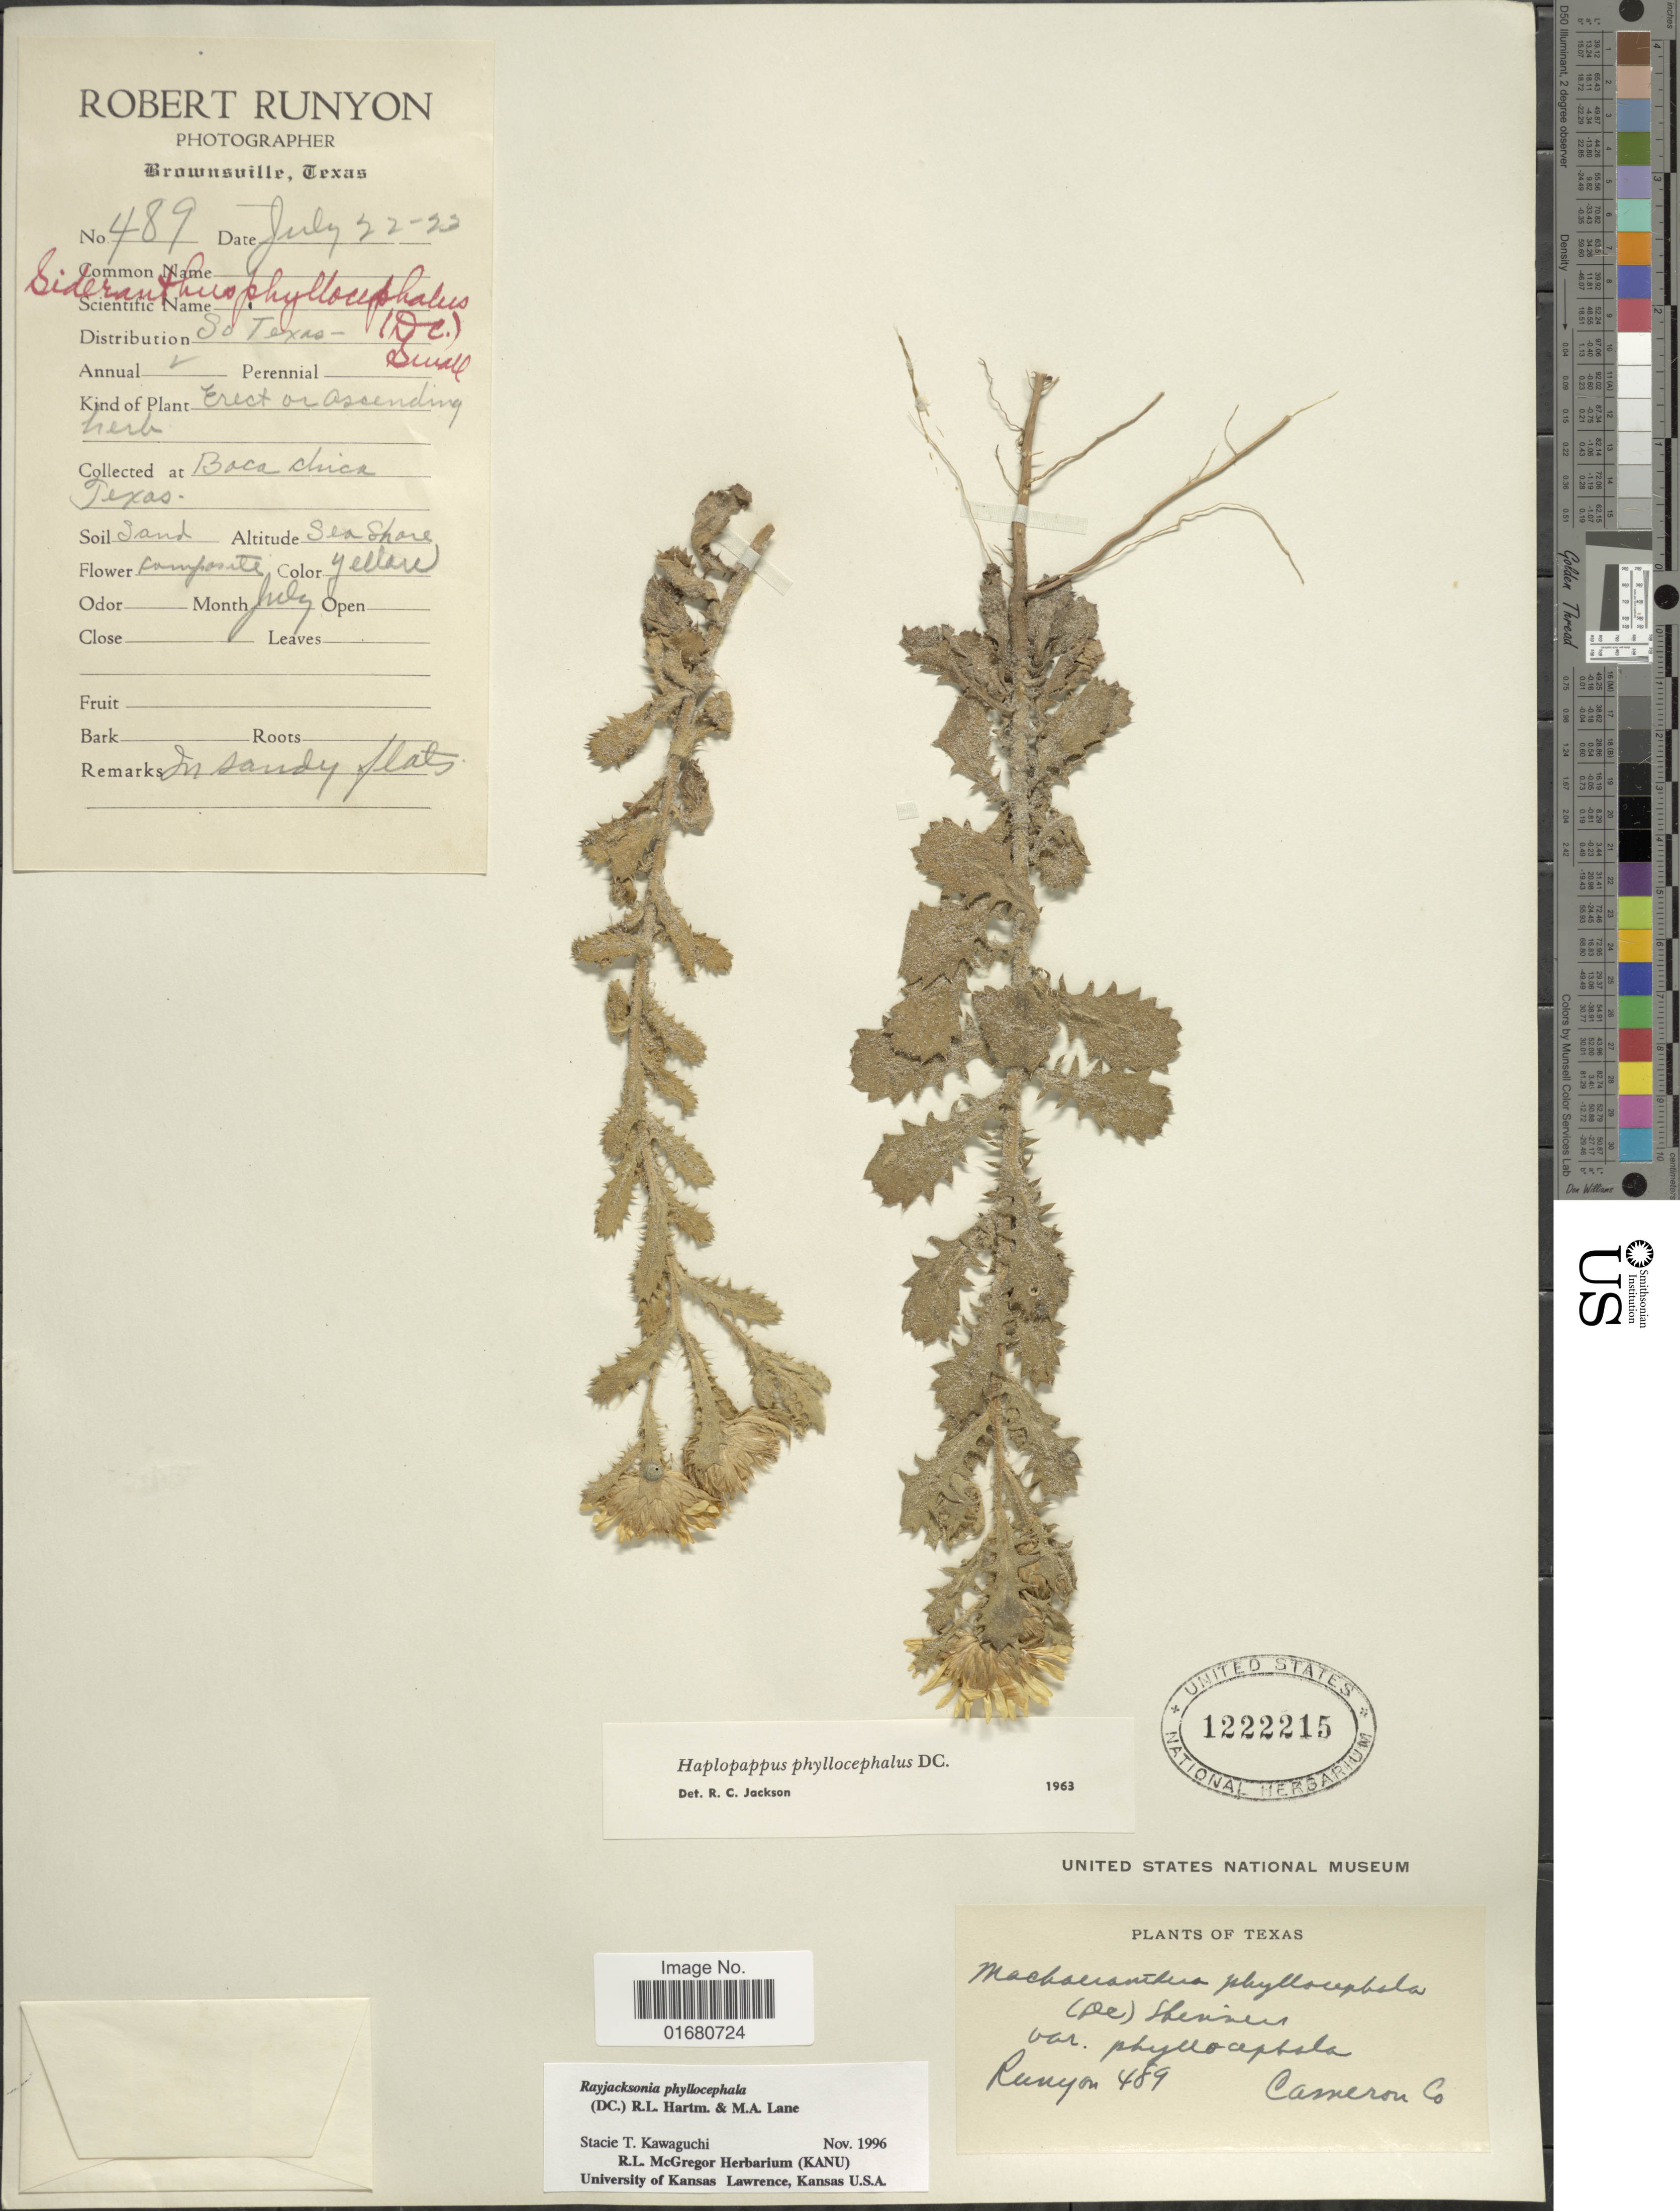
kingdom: Plantae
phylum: Tracheophyta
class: Magnoliopsida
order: Asterales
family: Asteraceae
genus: Rayjacksonia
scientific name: Rayjacksonia phyllocephala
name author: (DC.) R.L. Hartm. & M.A. Lane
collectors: R. Runyon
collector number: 489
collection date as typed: Transcribed d/m/y: 22/7/23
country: United States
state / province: Texas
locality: Cameron Co., Boca Chica.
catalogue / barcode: US 1222215